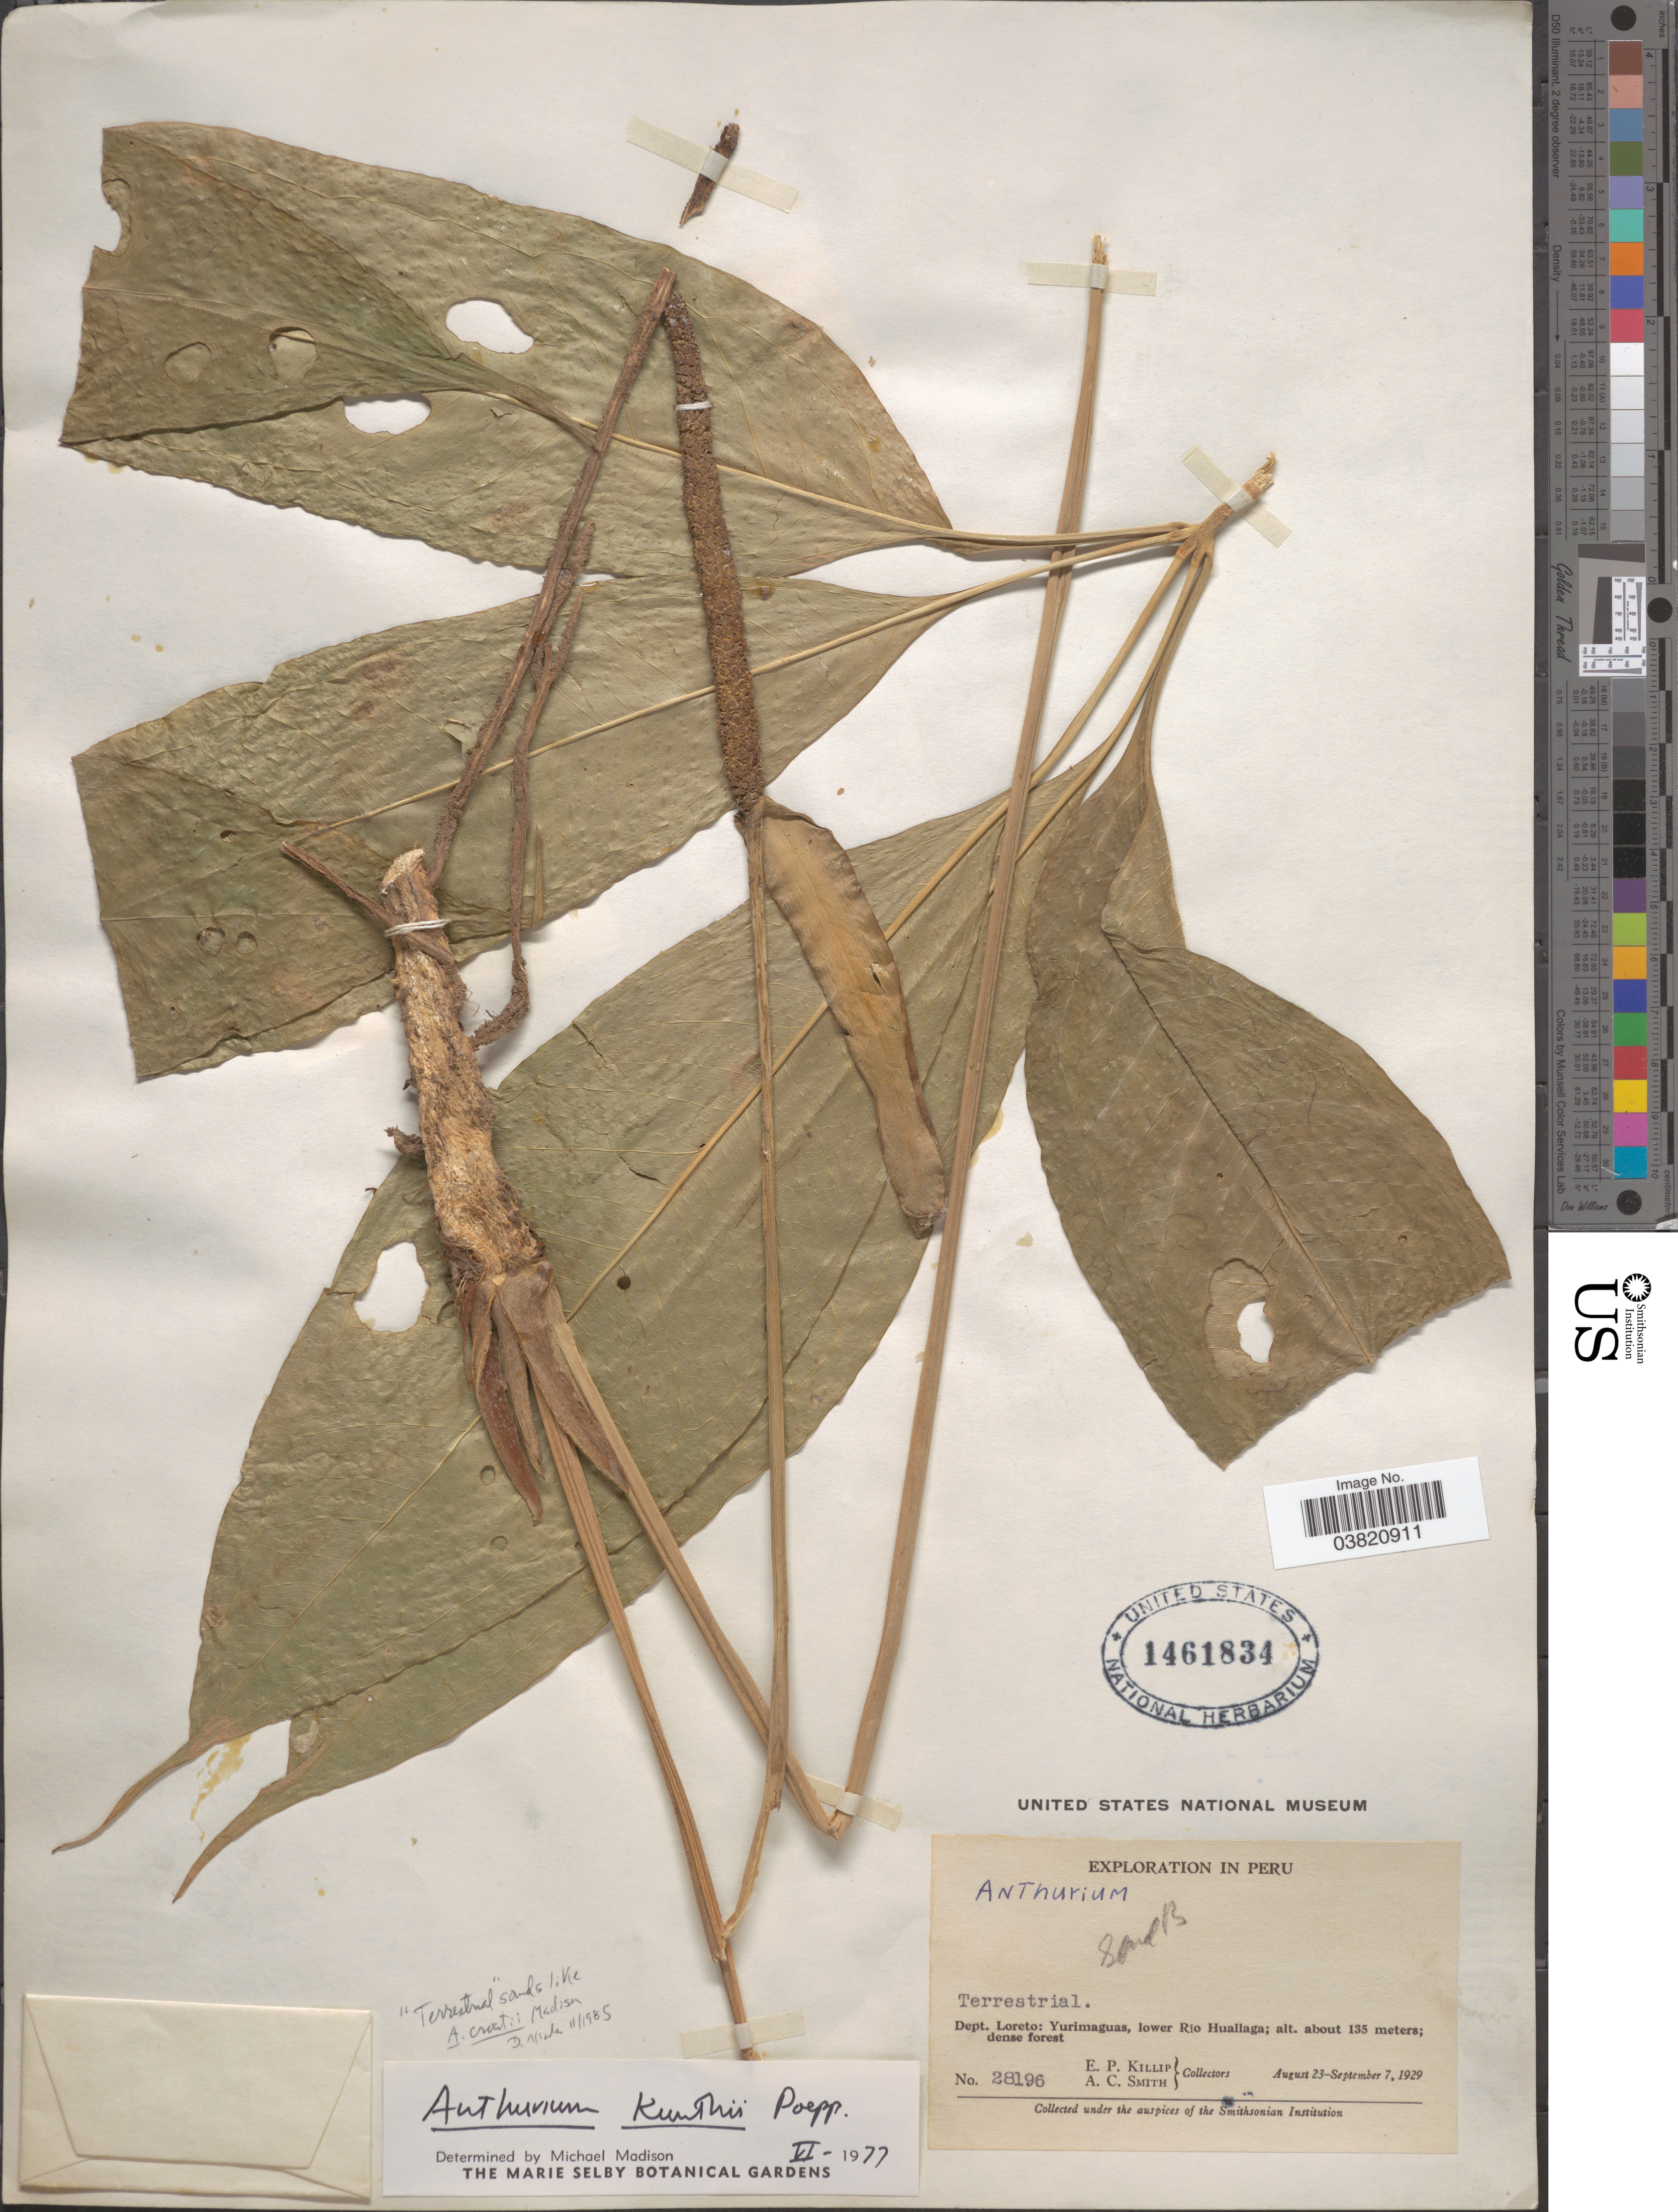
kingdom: Plantae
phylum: Tracheophyta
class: Liliopsida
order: Alismatales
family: Araceae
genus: Anthurium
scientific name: Anthurium kunthii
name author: Poepp.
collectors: E. P. Killip & A. C. Smith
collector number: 28196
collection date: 1929-08-23/1929-09-07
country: Peru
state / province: Loreto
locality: Dept. Loreto: Yurimaguas, lower Río Huallaga.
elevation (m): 135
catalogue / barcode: US 1461834